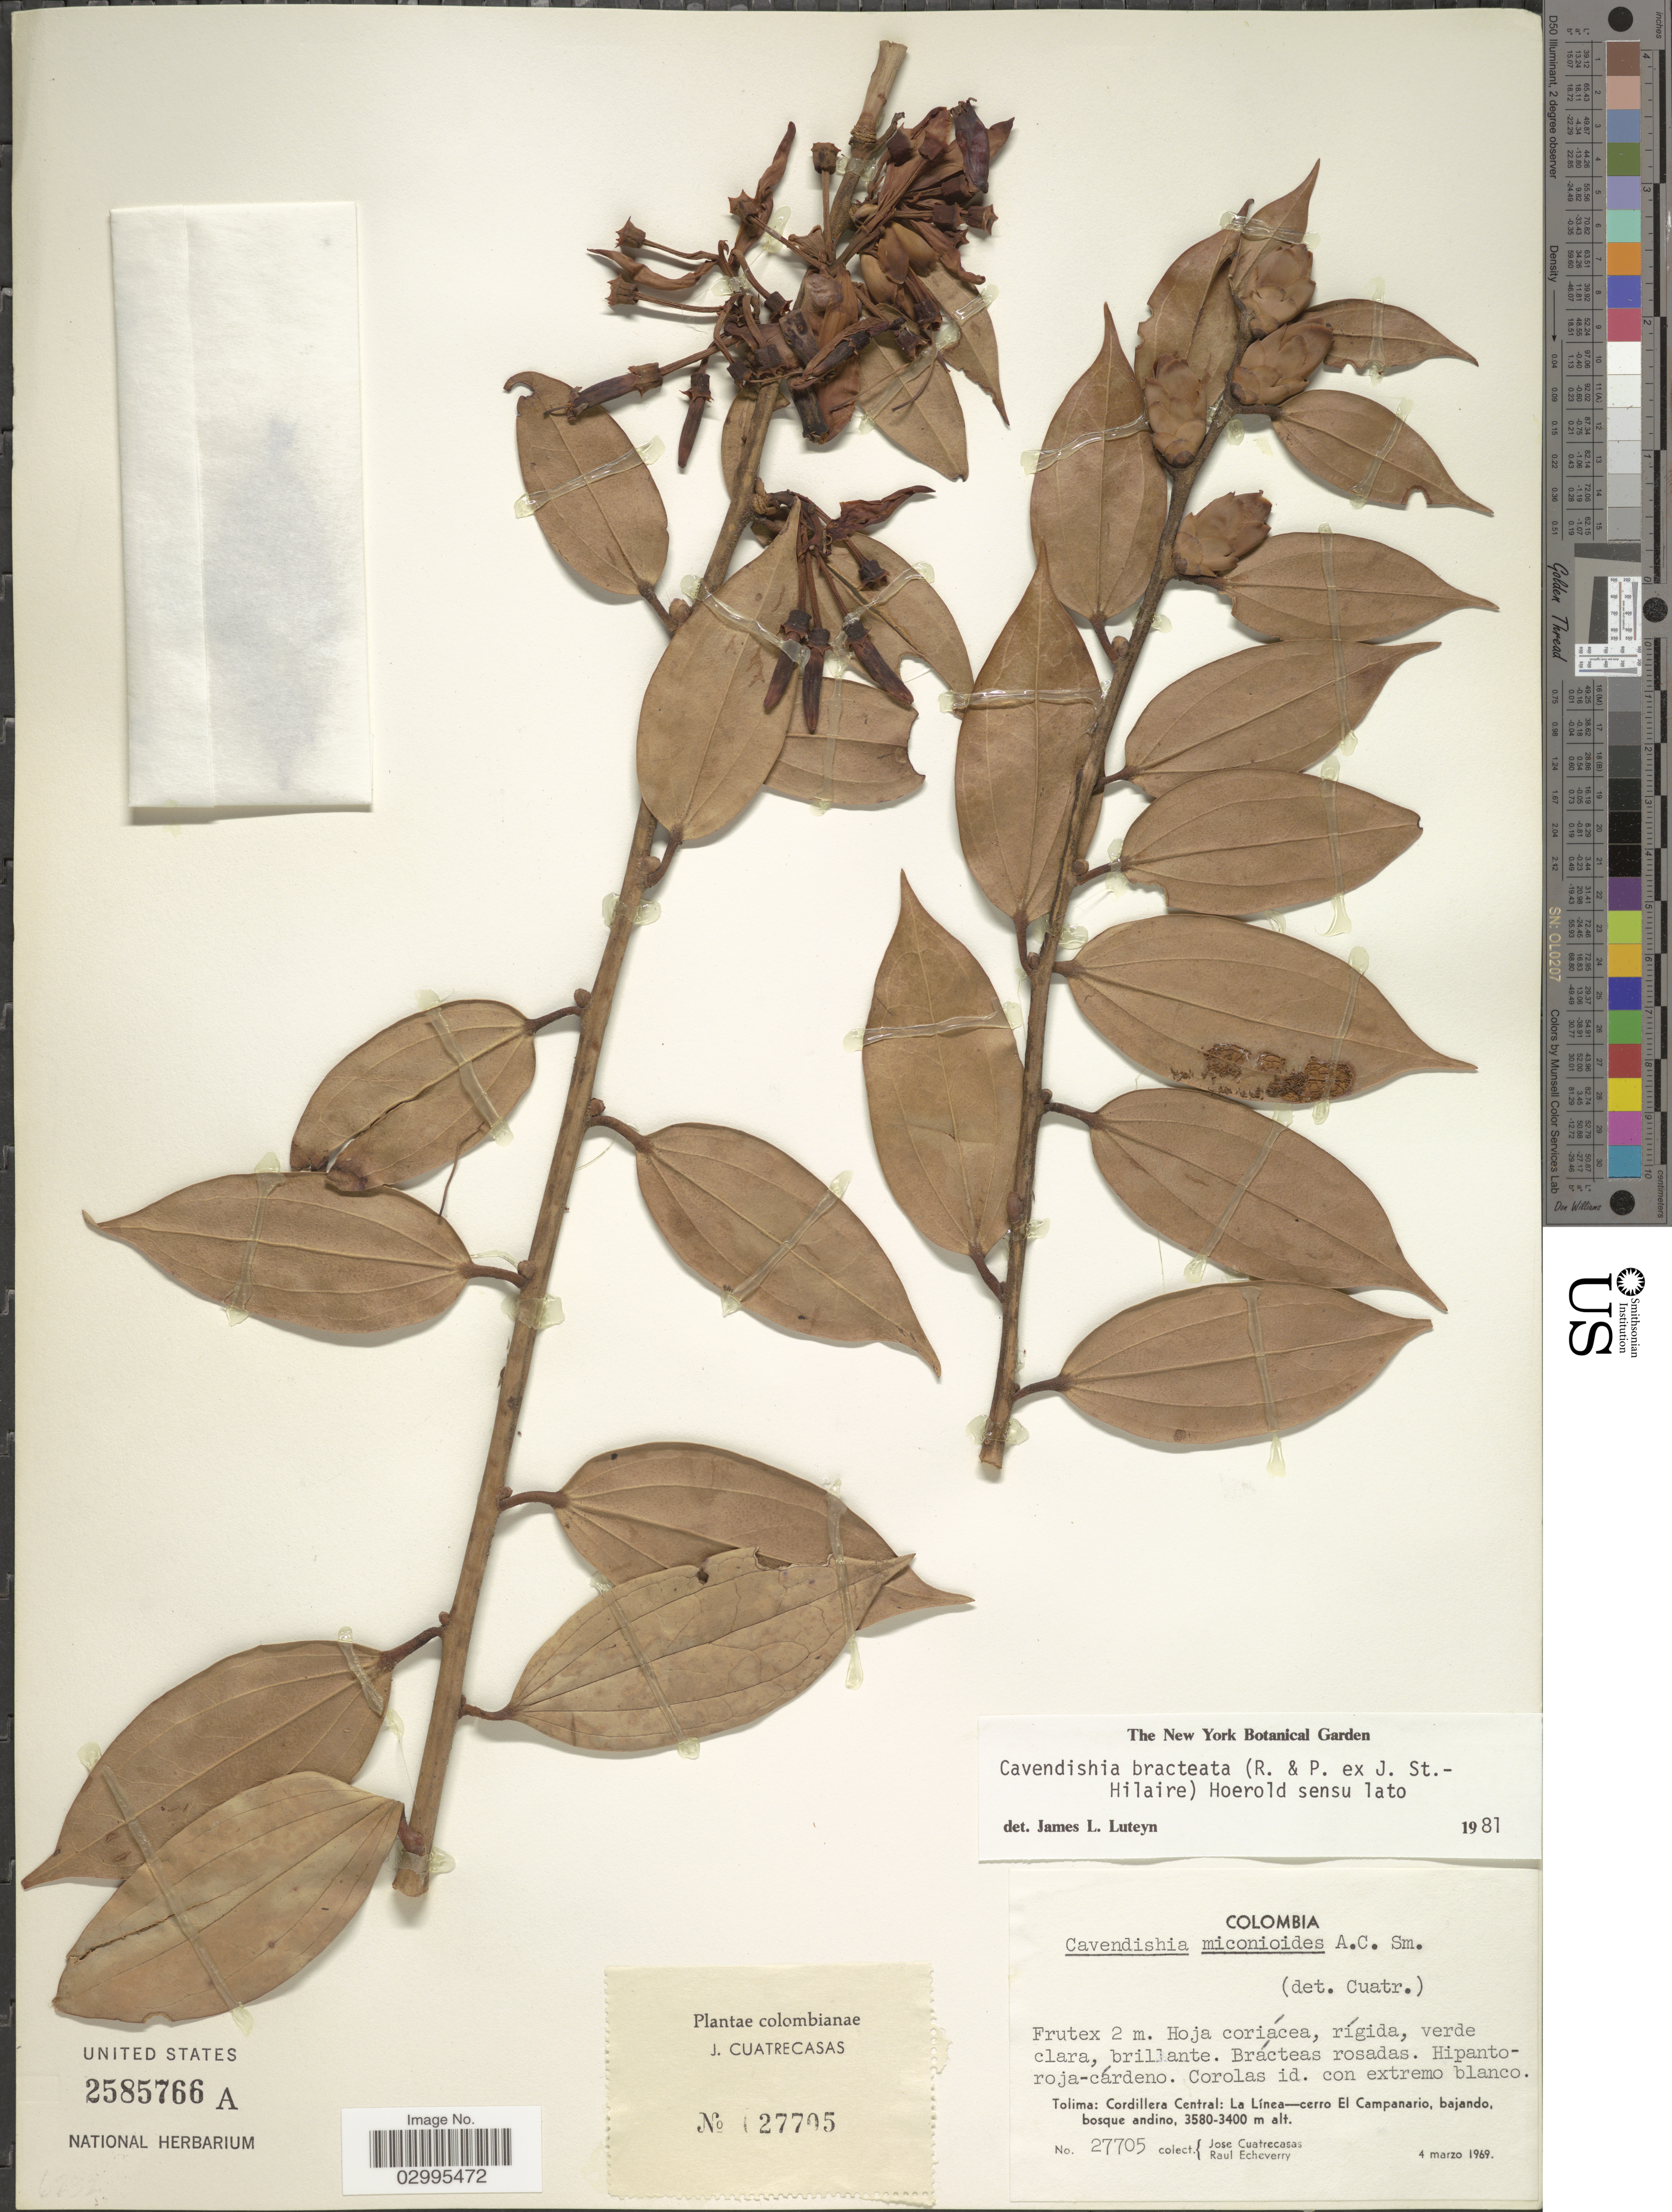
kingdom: Plantae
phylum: Tracheophyta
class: Magnoliopsida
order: Ericales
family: Ericaceae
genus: Cavendishia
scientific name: Cavendishia bracteata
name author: (Ruiz & Pav. ex J. St.-Hil.) Hoerold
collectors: J. Cuatrecasas & R. Echeverry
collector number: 27705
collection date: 1969-03-04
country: Colombia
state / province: Tolima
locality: Cordillera Central: La Línea-cerro El Campanario, bajando, bosque andino.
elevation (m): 3400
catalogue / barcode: US 2585766A